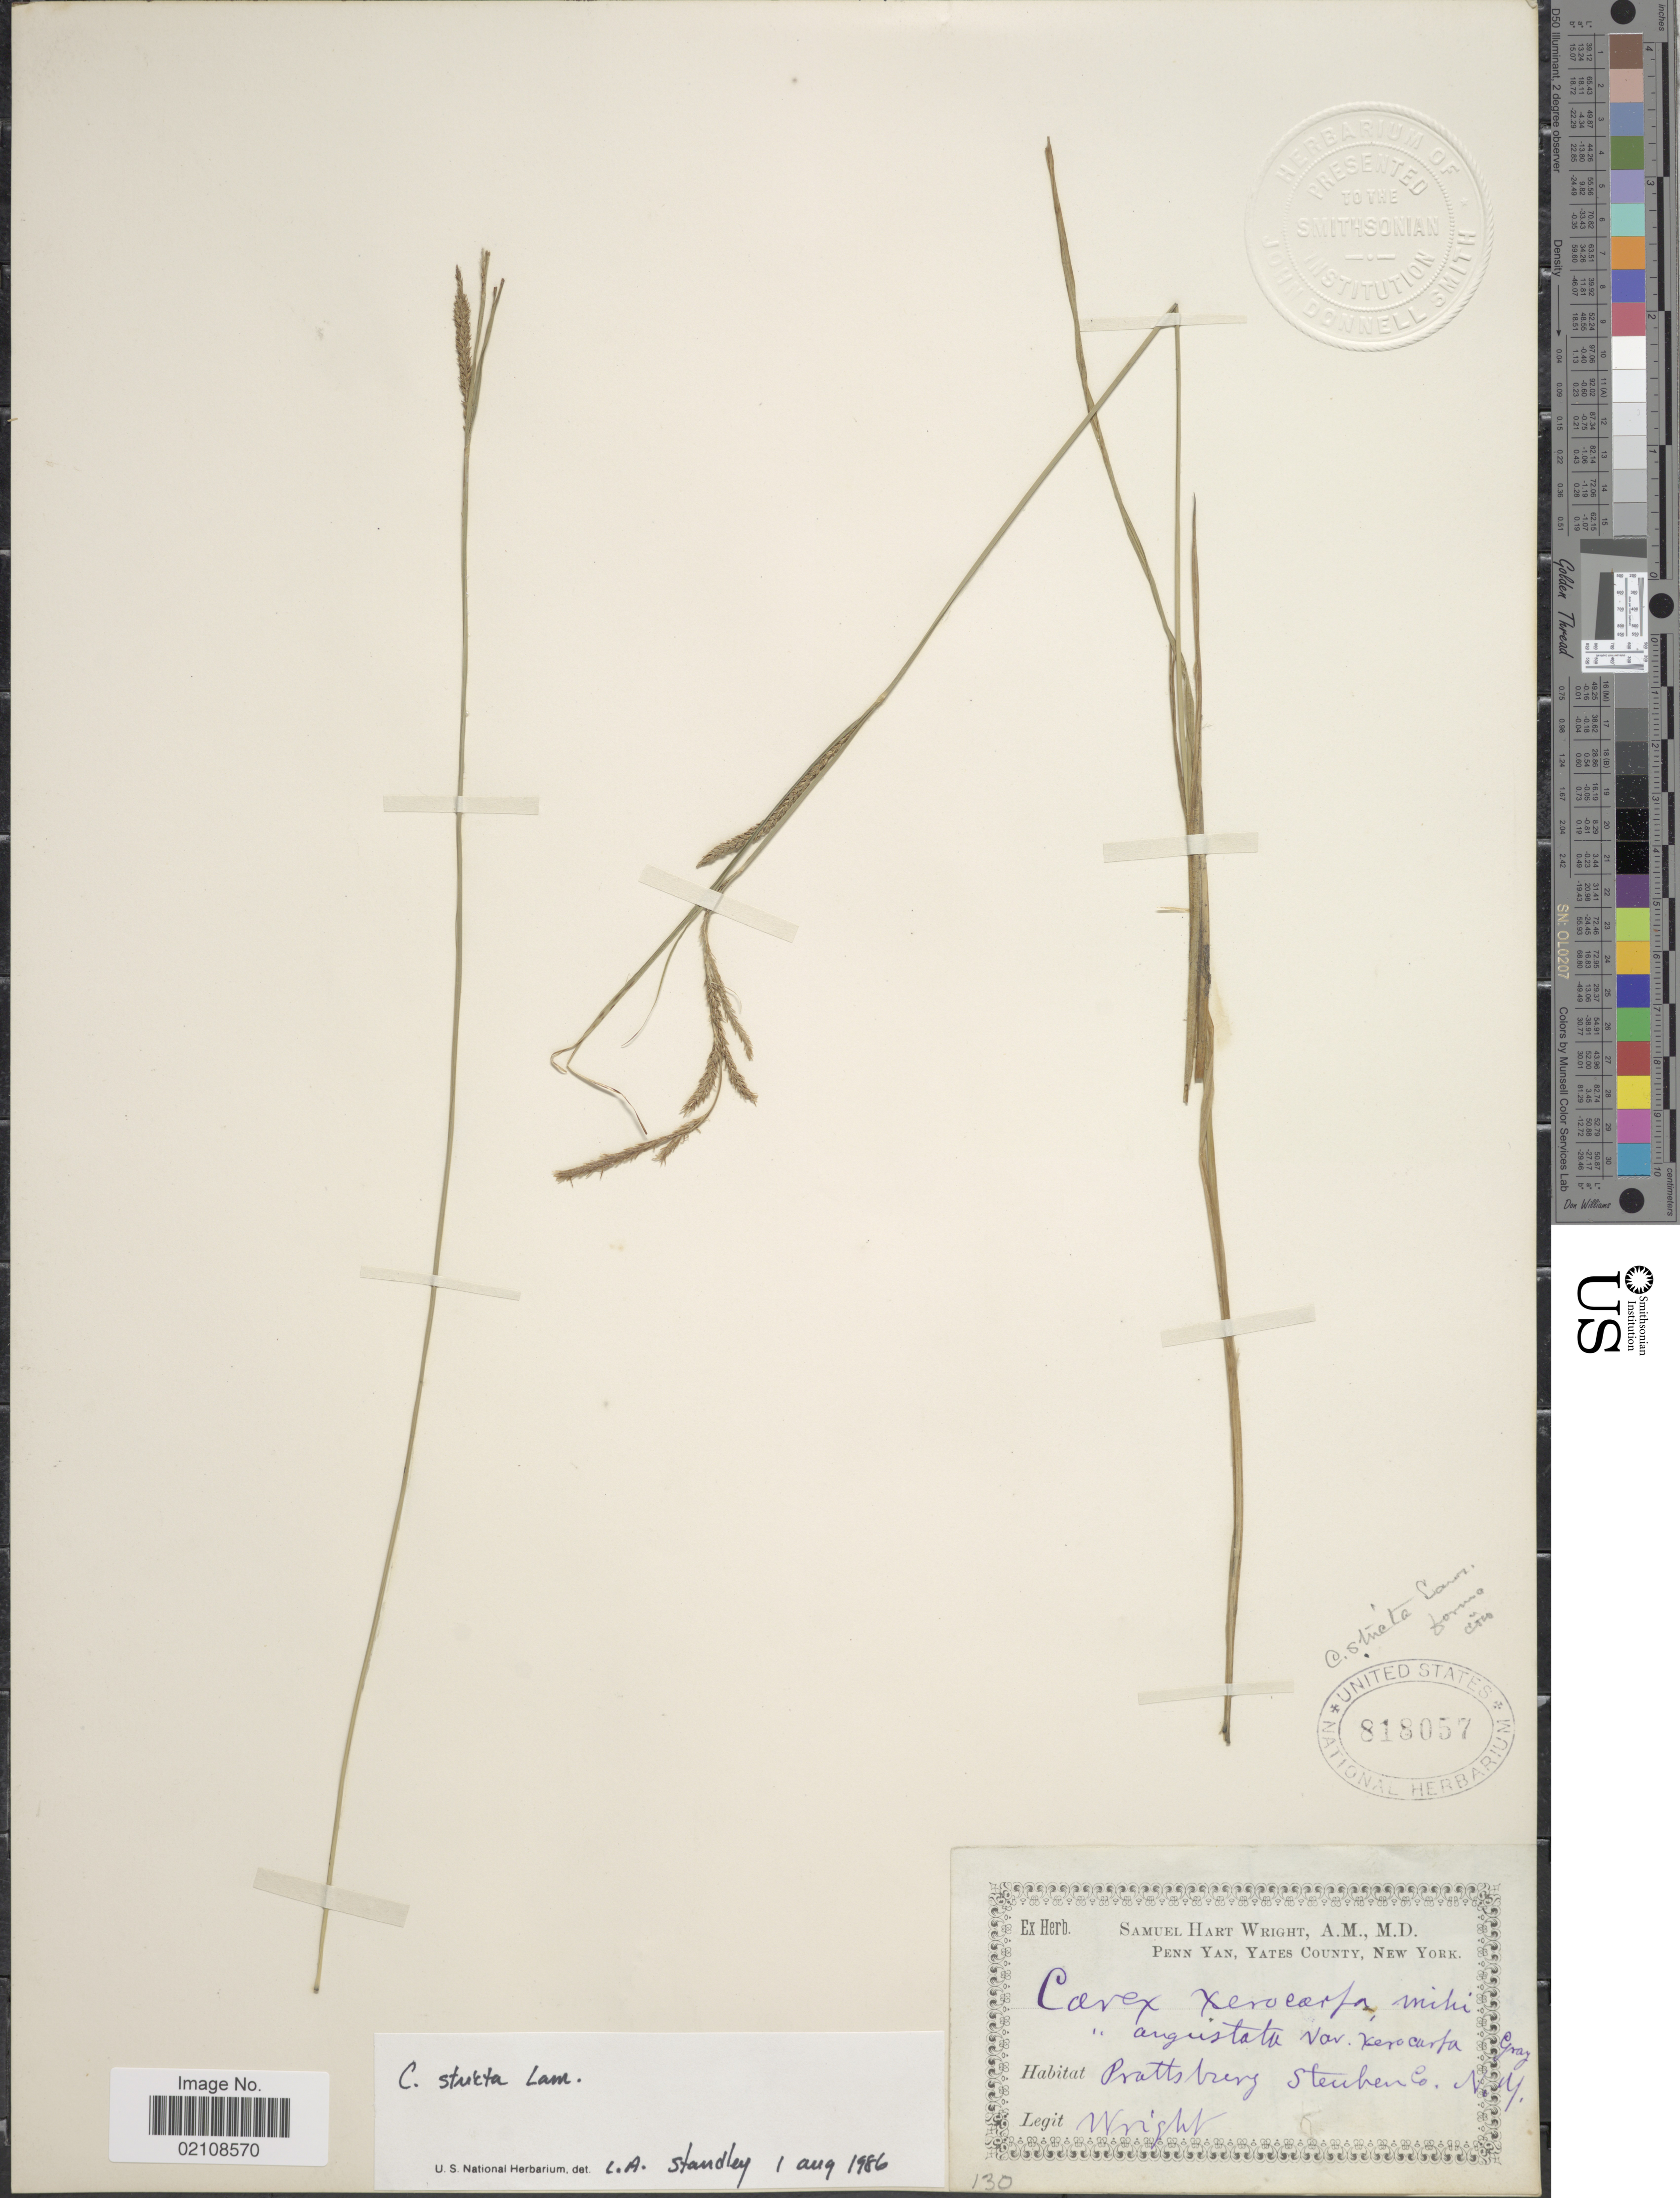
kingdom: Plantae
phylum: Tracheophyta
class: Liliopsida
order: Poales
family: Cyperaceae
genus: Carex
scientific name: Carex emoryi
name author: Dewey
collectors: S. H. Wright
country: United States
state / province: New York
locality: Prattsburg, Steuben Co.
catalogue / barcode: US 818057